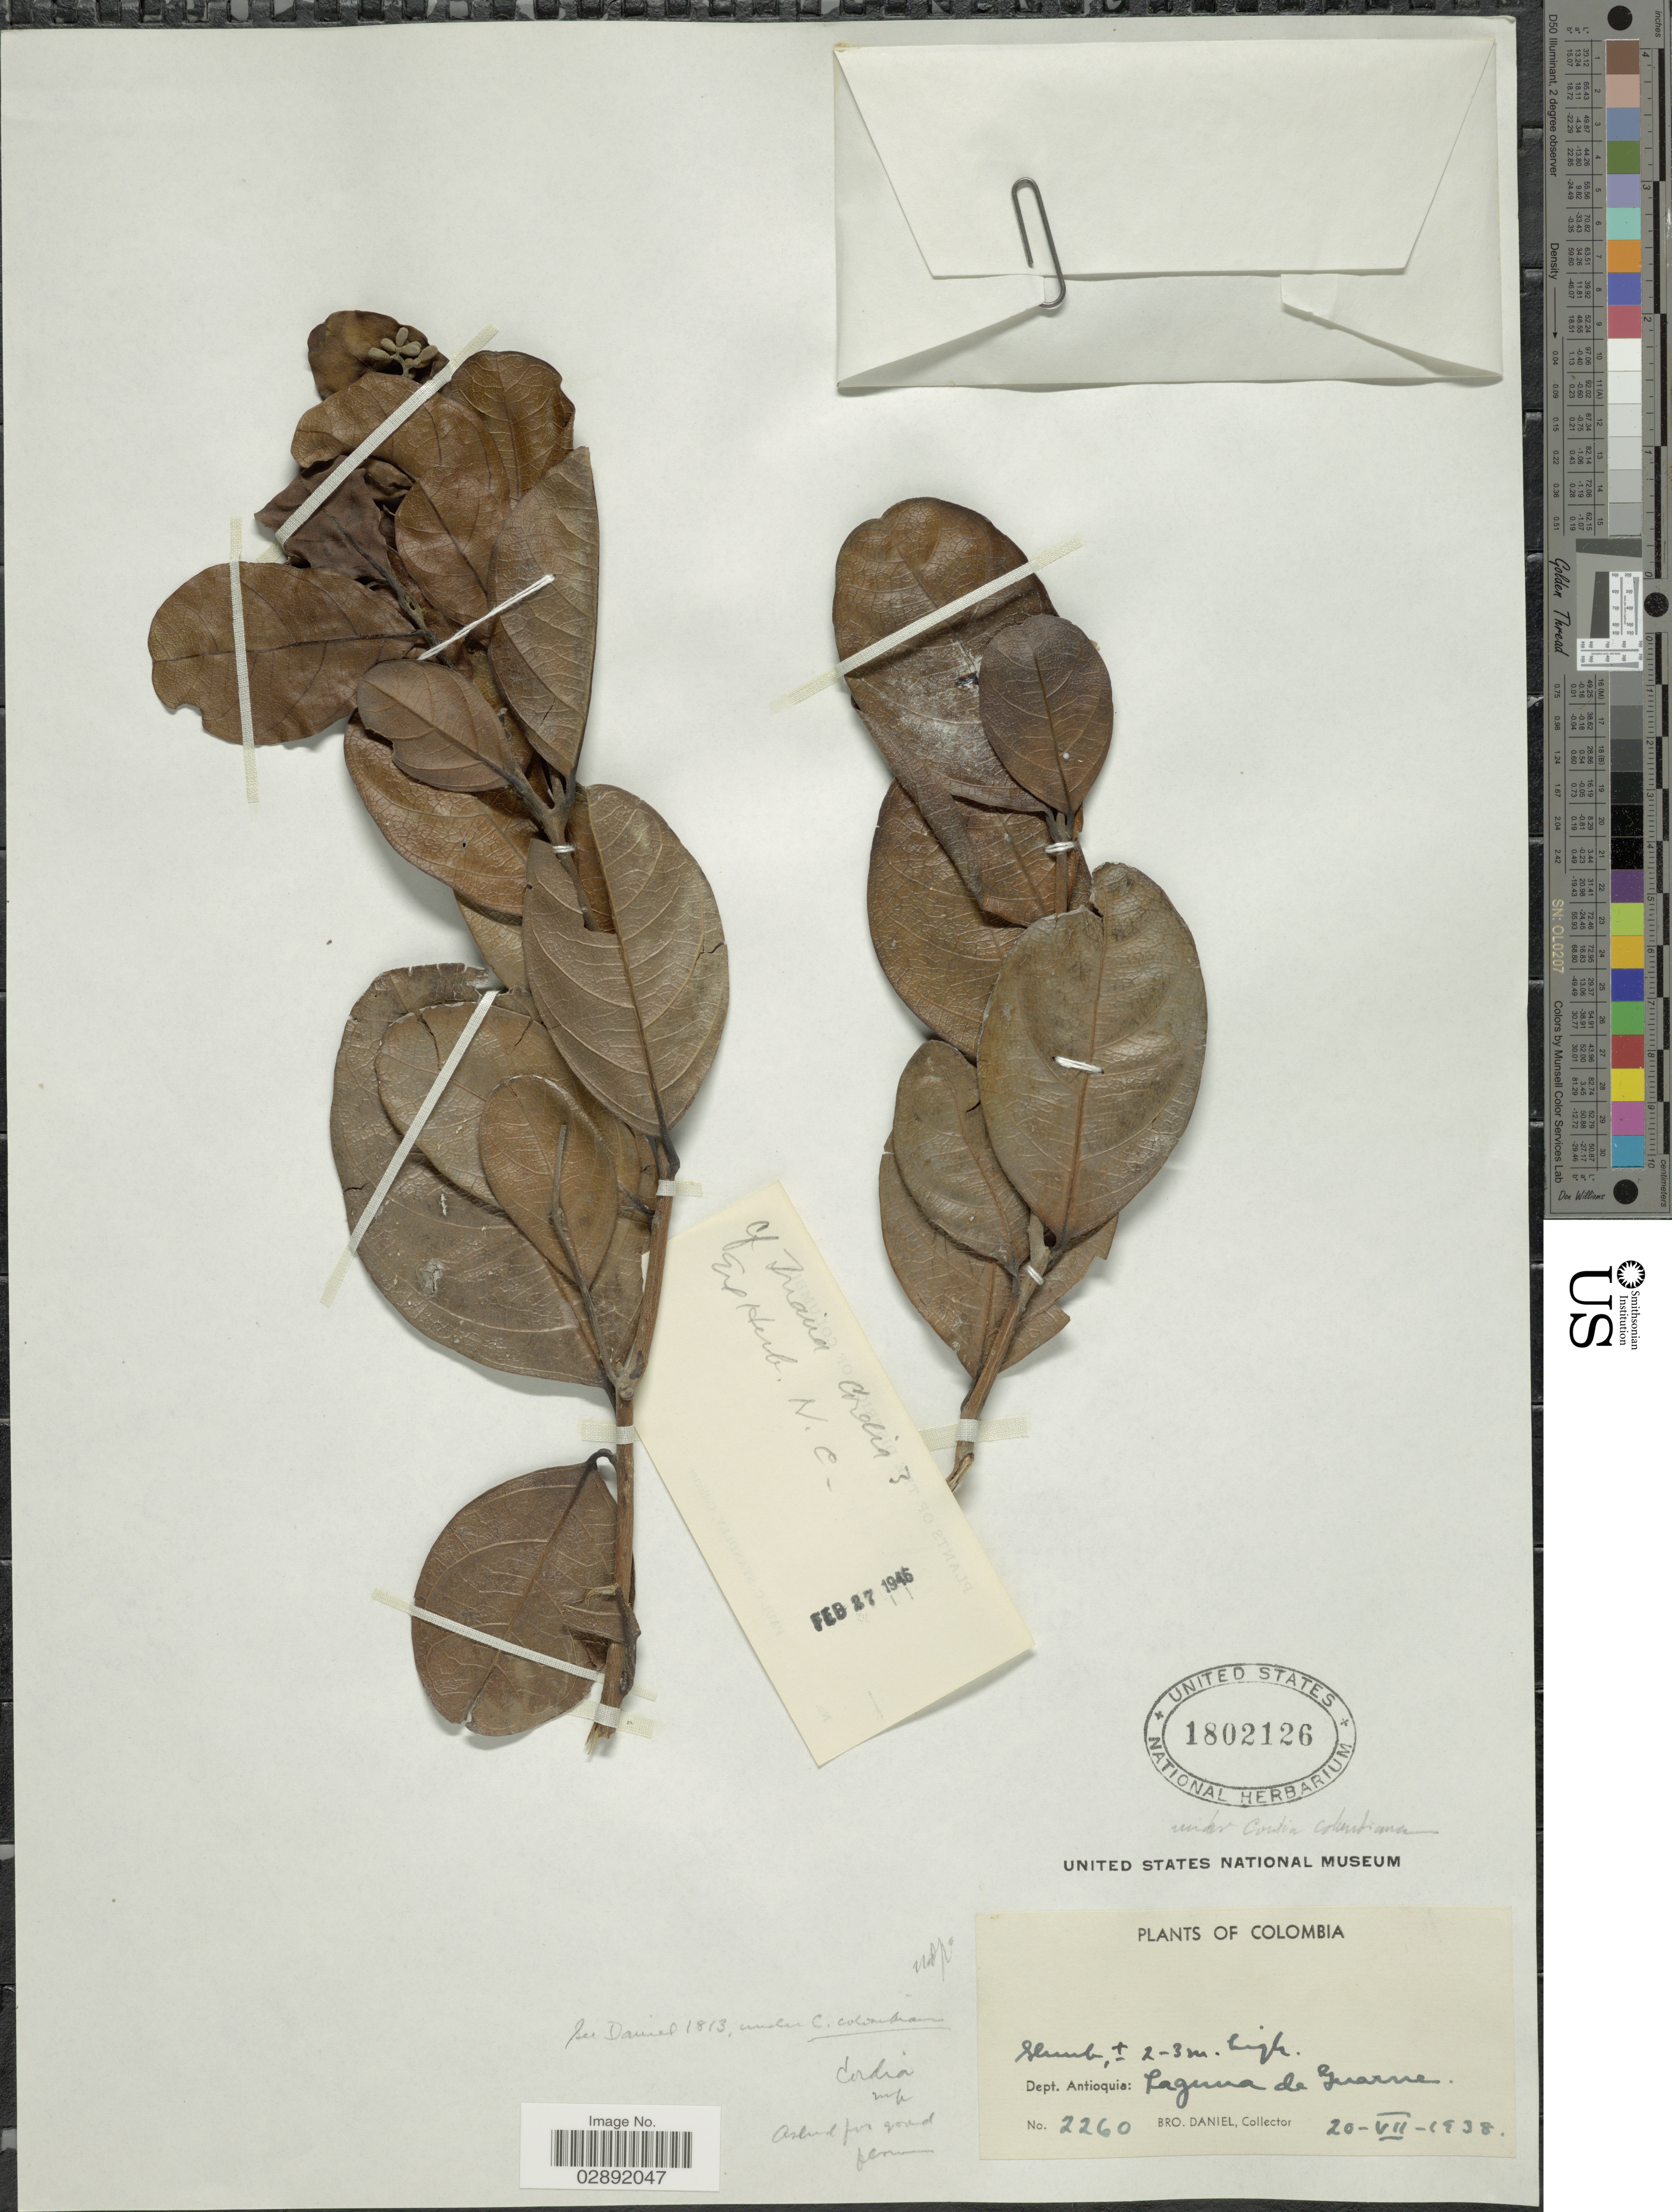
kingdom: Plantae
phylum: Tracheophyta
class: Magnoliopsida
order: Boraginales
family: Cordiaceae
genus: Cordia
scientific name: Cordia sp.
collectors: Bro. Daniel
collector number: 2260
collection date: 1938-07-20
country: Colombia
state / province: Antioquia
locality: Dept. Antioquia: Laguna de Guarne.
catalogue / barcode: US 1802126